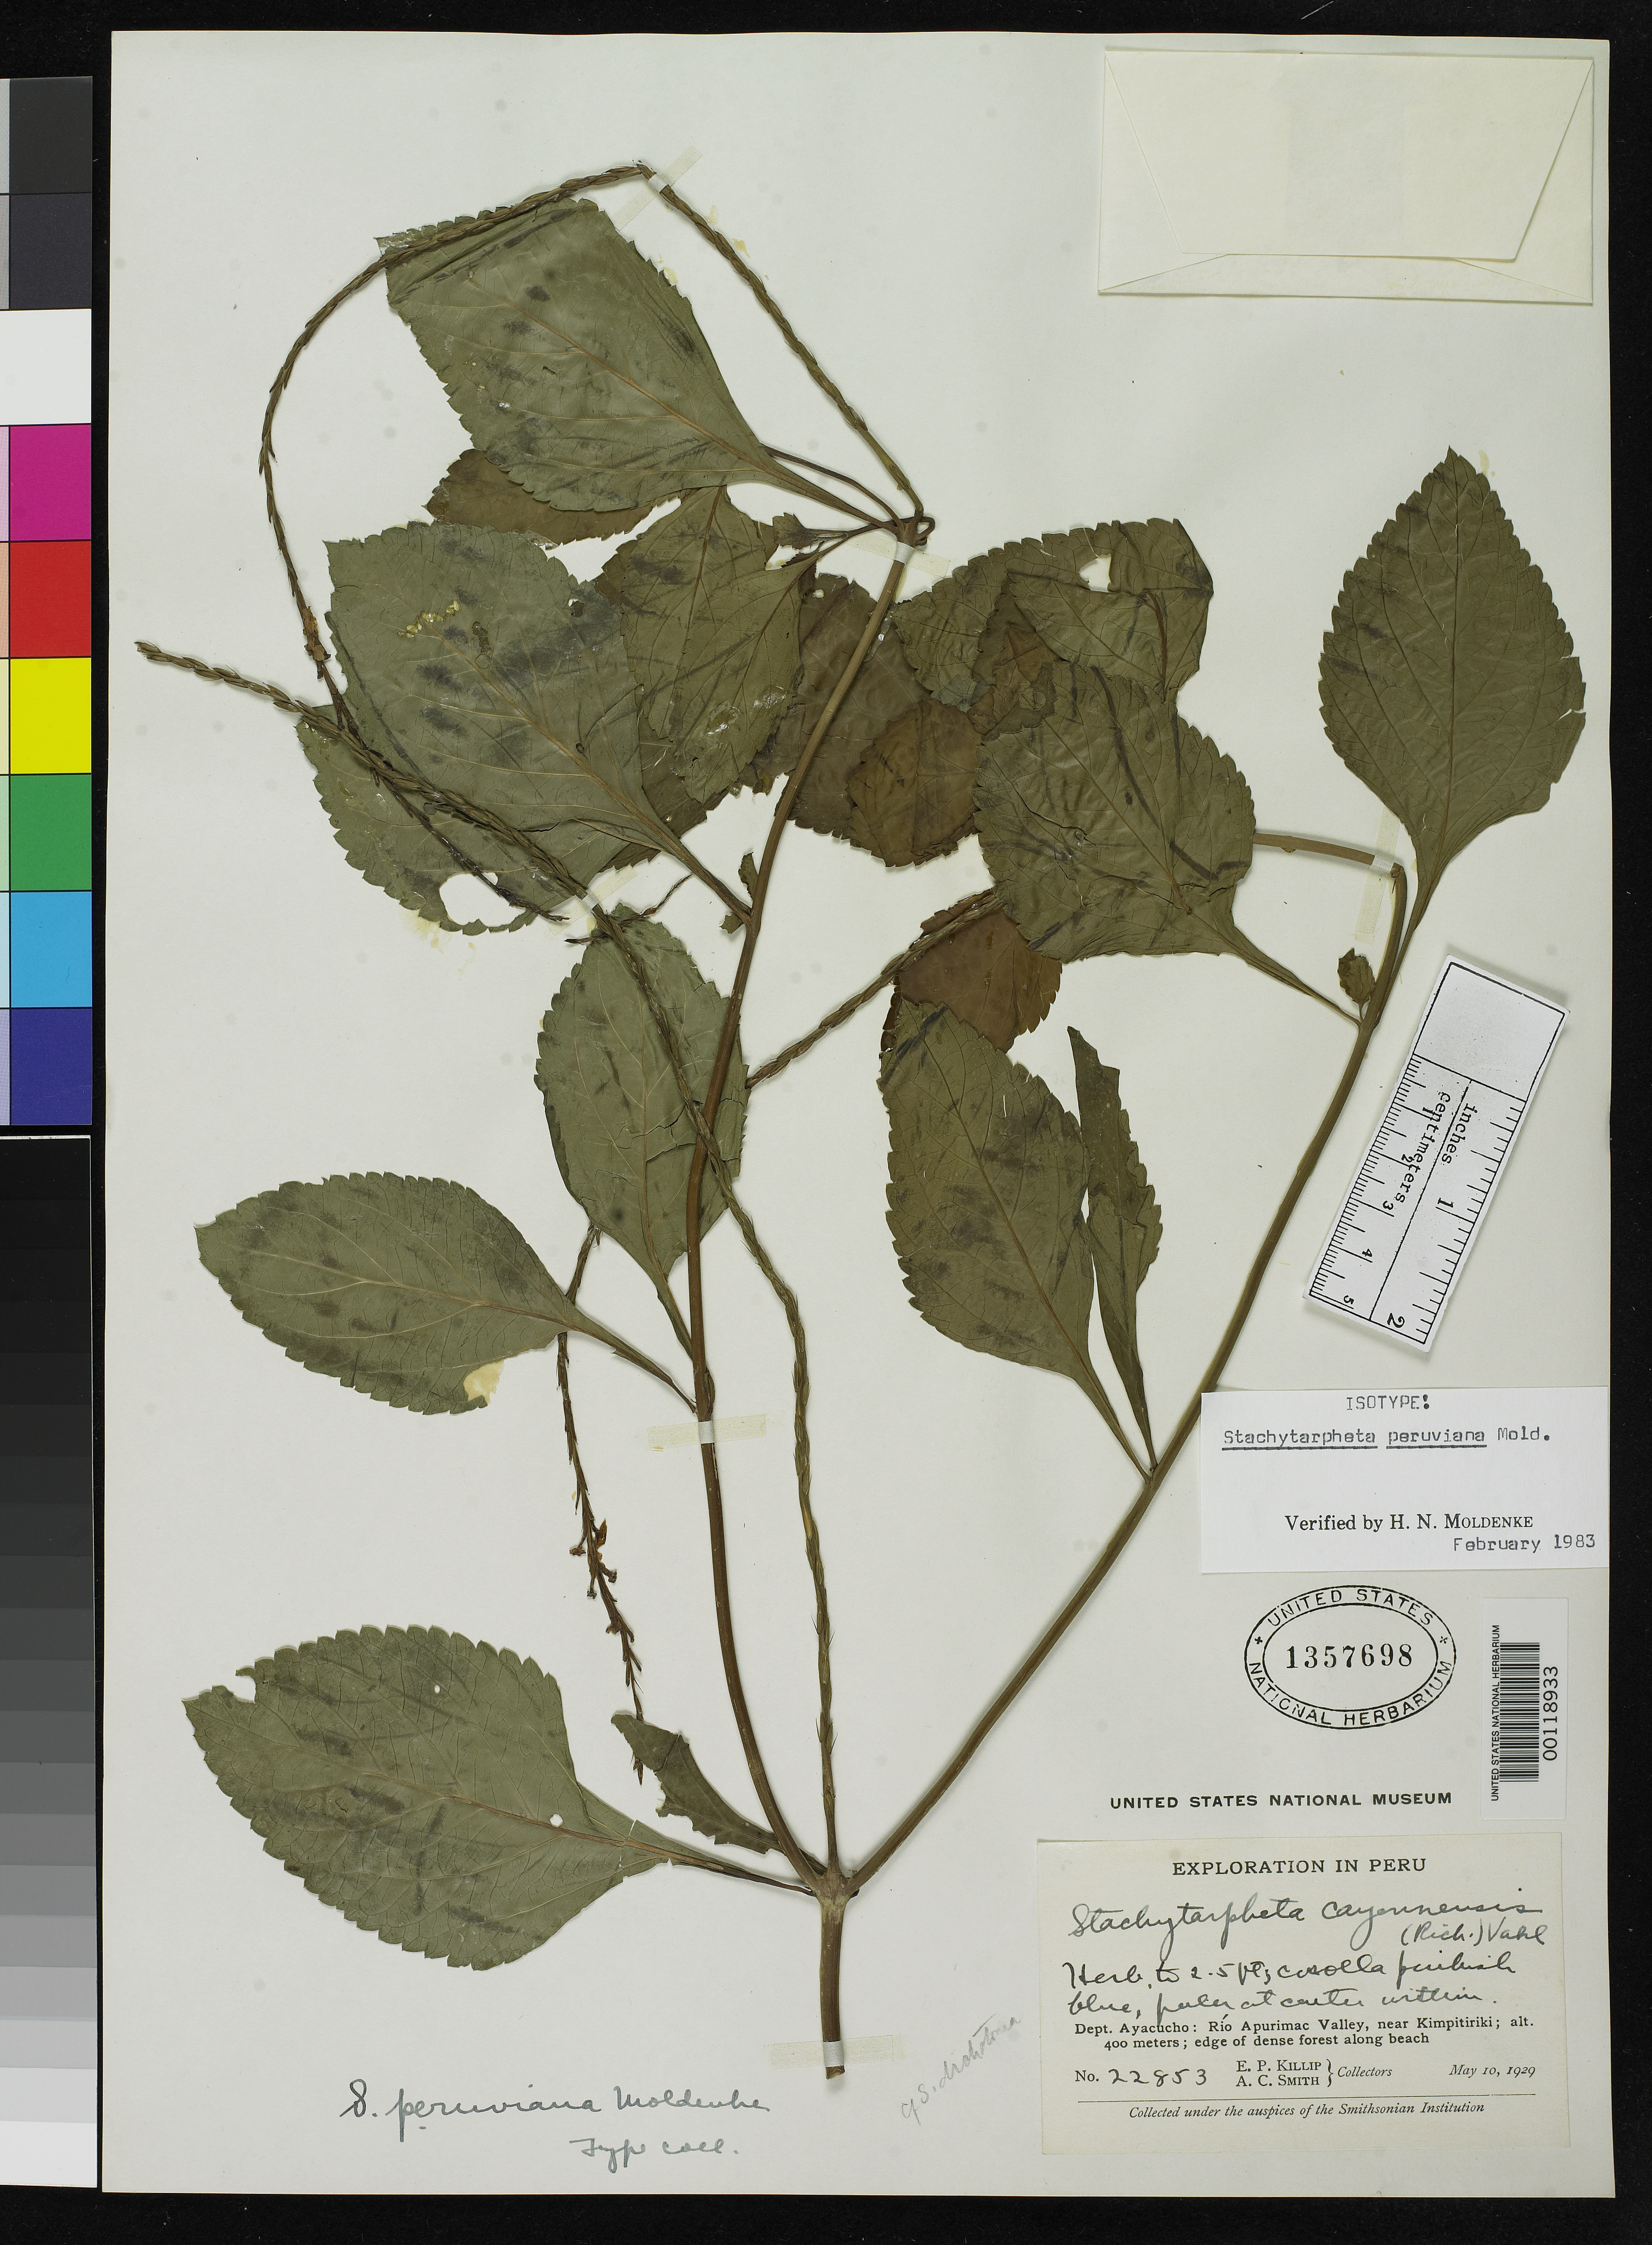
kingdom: Plantae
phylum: Tracheophyta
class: Magnoliopsida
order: Lamiales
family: Verbenaceae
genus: Stachytarpheta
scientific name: Stachytarpheta peruviana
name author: Moldenke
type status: Isotype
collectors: E. P. Killip & A. C. Smith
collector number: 22853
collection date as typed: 10 May 1929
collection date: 1929-05-10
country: Peru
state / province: Ayacucho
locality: Río Apurímac valley, near Kimpitiriki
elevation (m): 400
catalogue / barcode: US 1357698